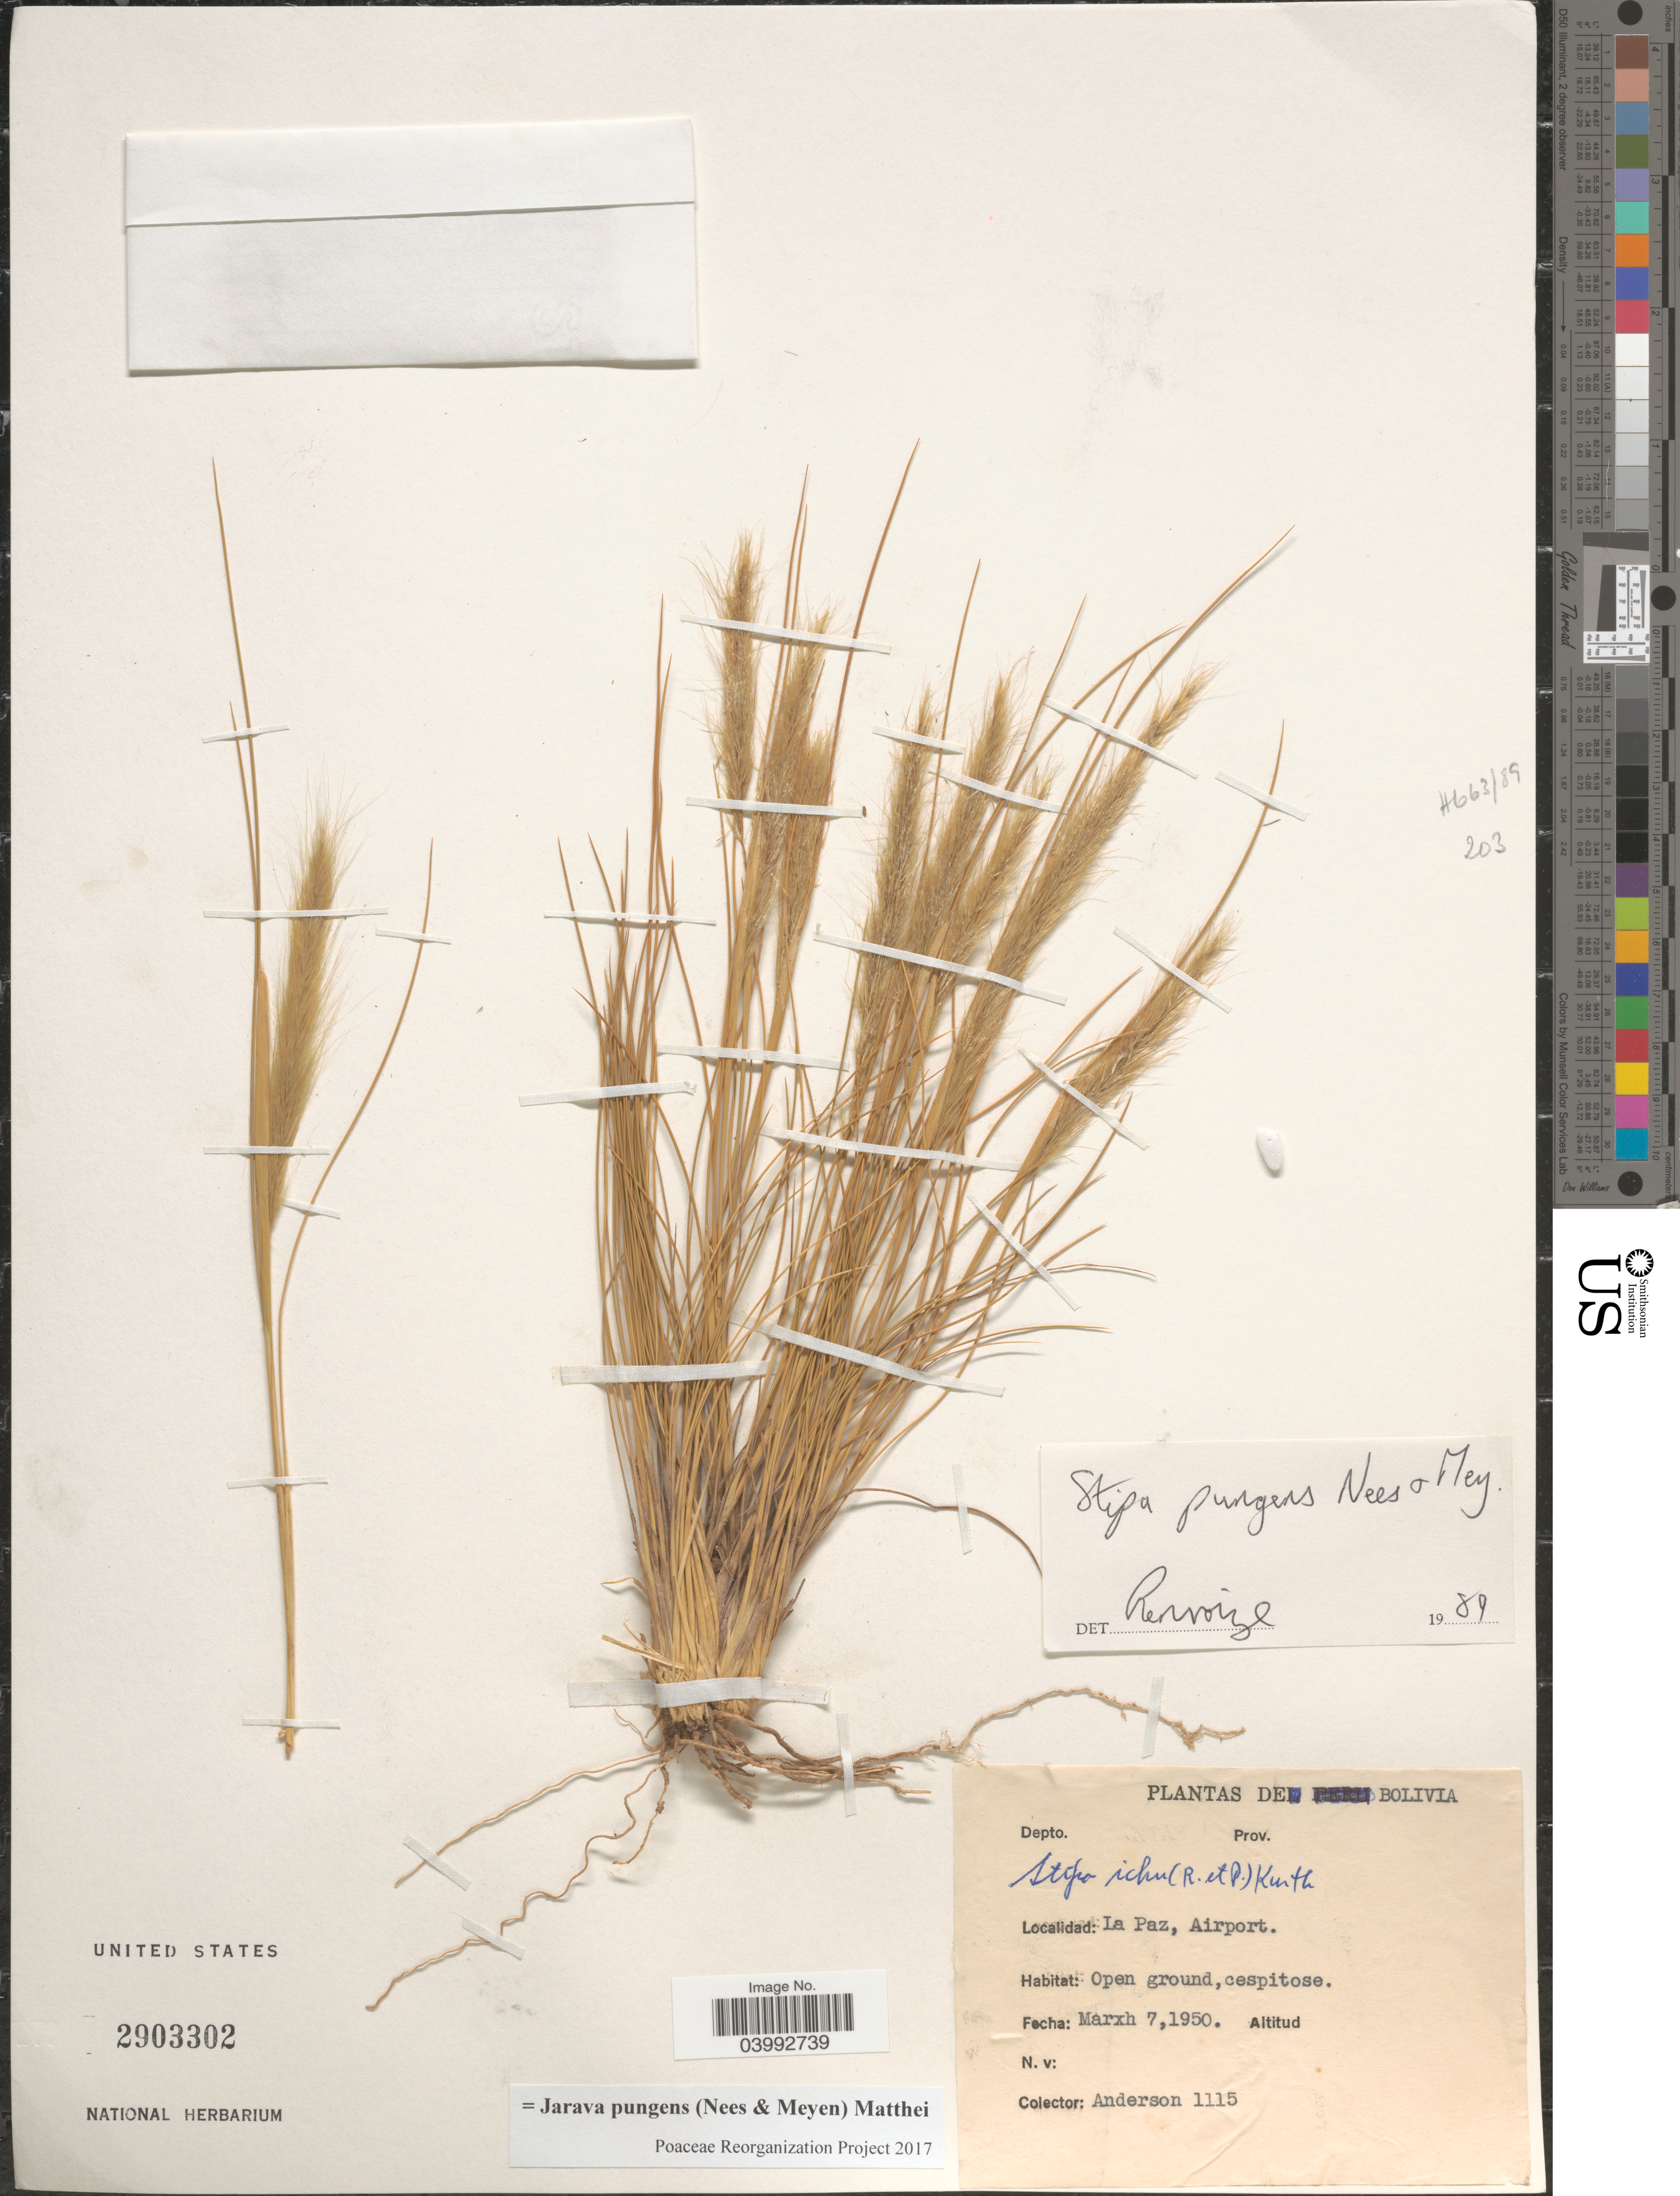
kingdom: Plantae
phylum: Tracheophyta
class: Liliopsida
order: Poales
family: Poaceae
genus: Jarava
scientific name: Jarava pungens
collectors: -- Anderson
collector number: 1115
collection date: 1950-03-07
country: Bolivia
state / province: La Paz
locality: Airport. Open ground, cespitose.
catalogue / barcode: US 2903302